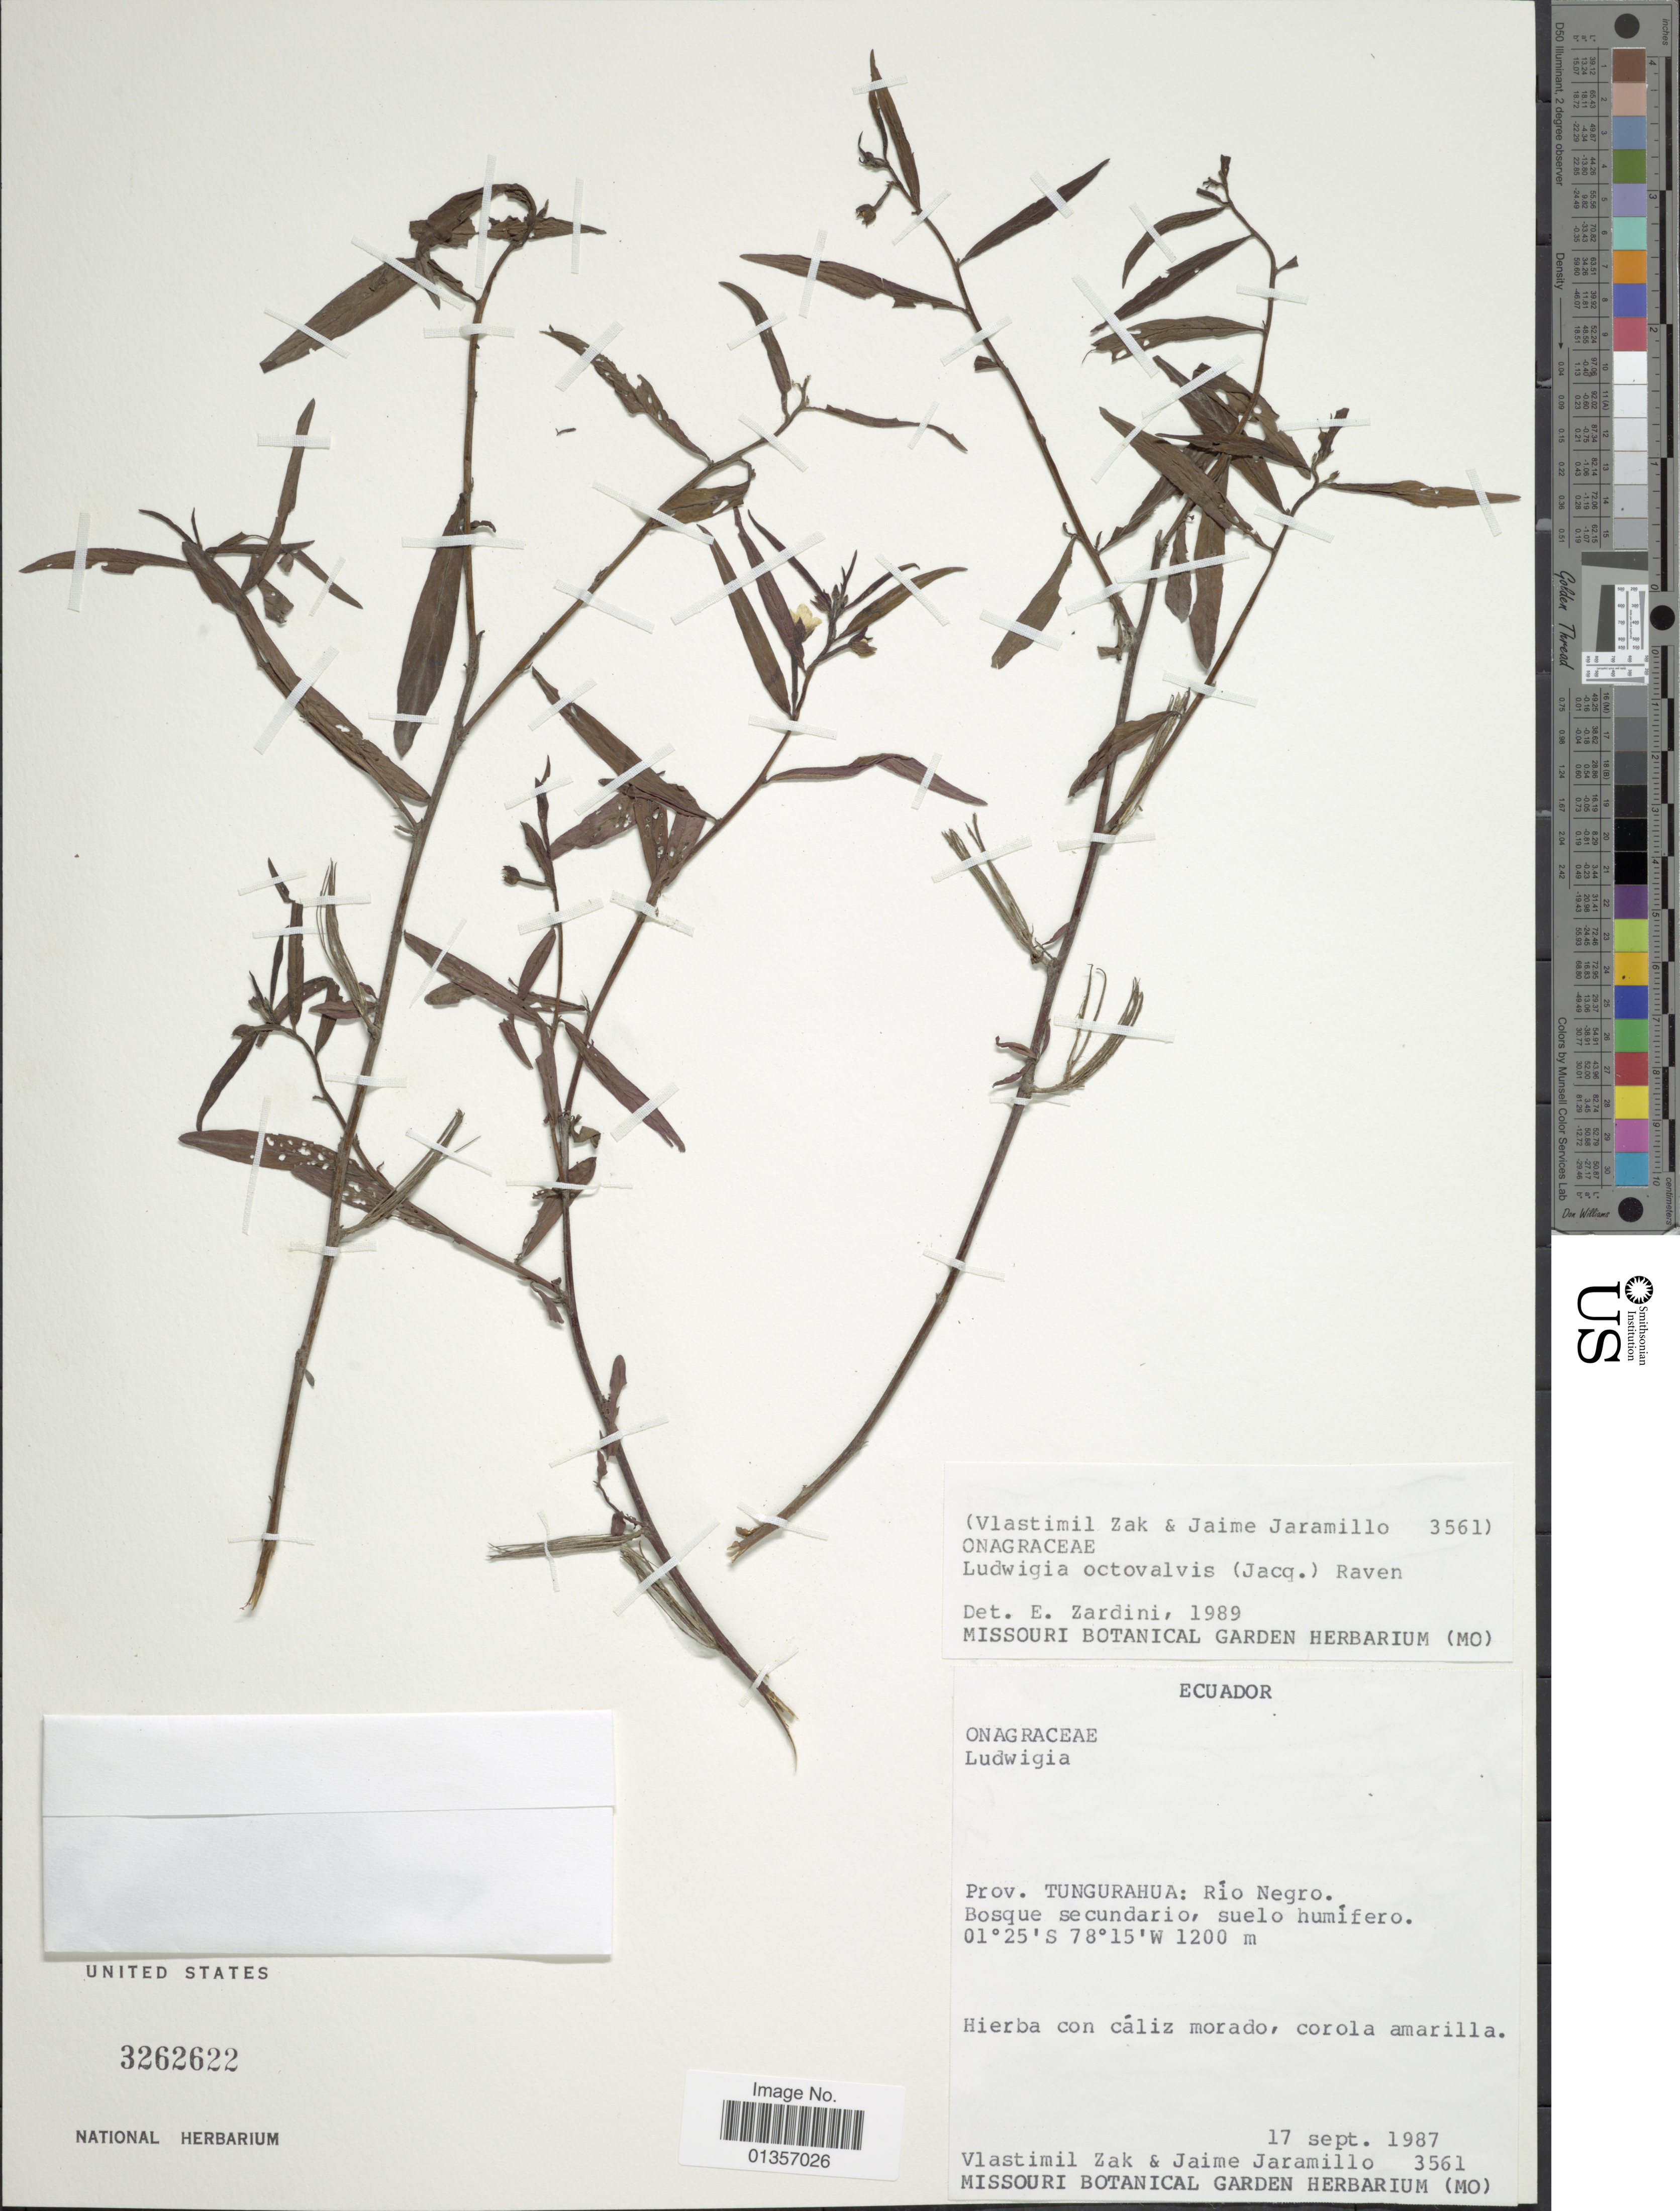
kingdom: Plantae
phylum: Tracheophyta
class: Magnoliopsida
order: Myrtales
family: Onagraceae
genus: Ludwigia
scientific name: Ludwigia octovalvis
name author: (Jacq.) P.H. Raven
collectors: V. Zak & J. L. Jaramillo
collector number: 3561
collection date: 1987-09-17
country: Ecuador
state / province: Tungurahua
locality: Rio Negro. Bosque secundario, suelo humifero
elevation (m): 1200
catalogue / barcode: US 3262622